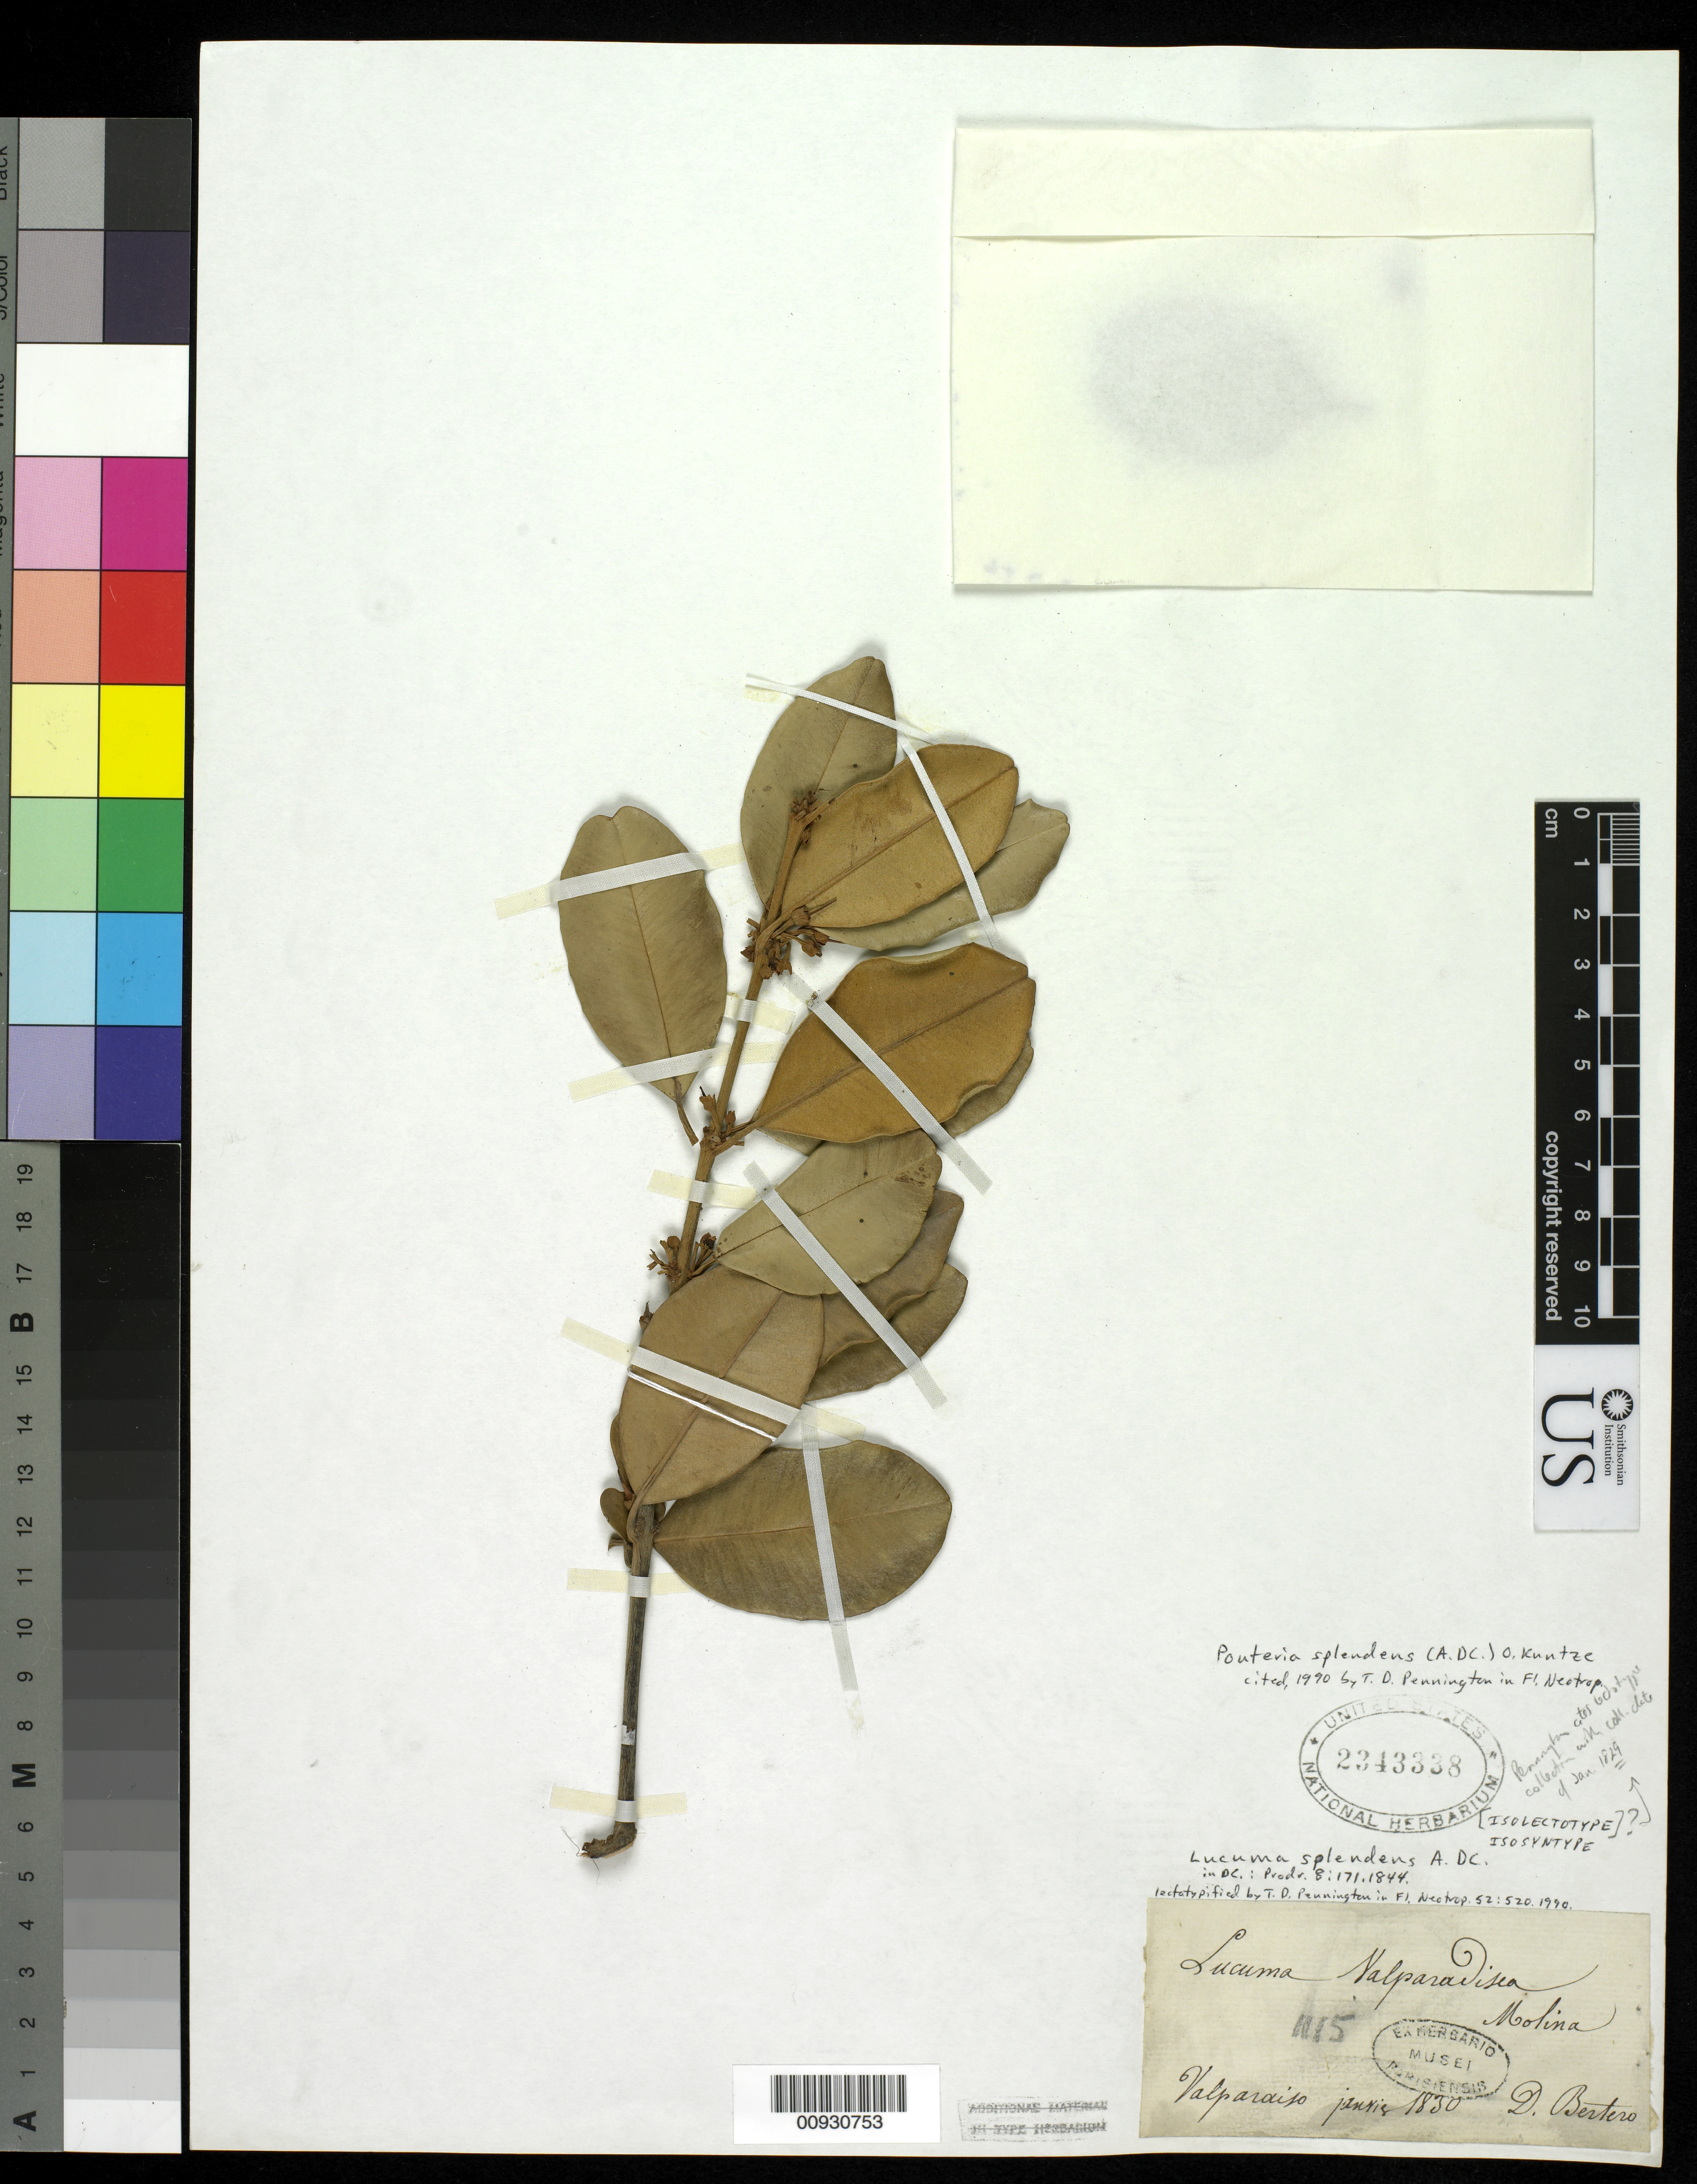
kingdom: Plantae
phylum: Tracheophyta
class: Magnoliopsida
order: Ericales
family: Sapotaceae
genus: Lucuma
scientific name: Lucuma splendens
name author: A. DC. in DC.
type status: Syntype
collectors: C. L. G. Bertero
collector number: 1115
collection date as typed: Jan 1830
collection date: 1830-01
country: Chile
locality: Valparaiso.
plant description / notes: Currently accepted name as cited by T.D. Pennington in Fl. Neotrop. (1990).; Collector "D. Bertero" on label. Isolectotype? (Lectotypification by Pennington cites date of lectotype collection as Jan. 1829; note date of Jan. 1830 on this specimen).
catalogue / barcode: US 2343338